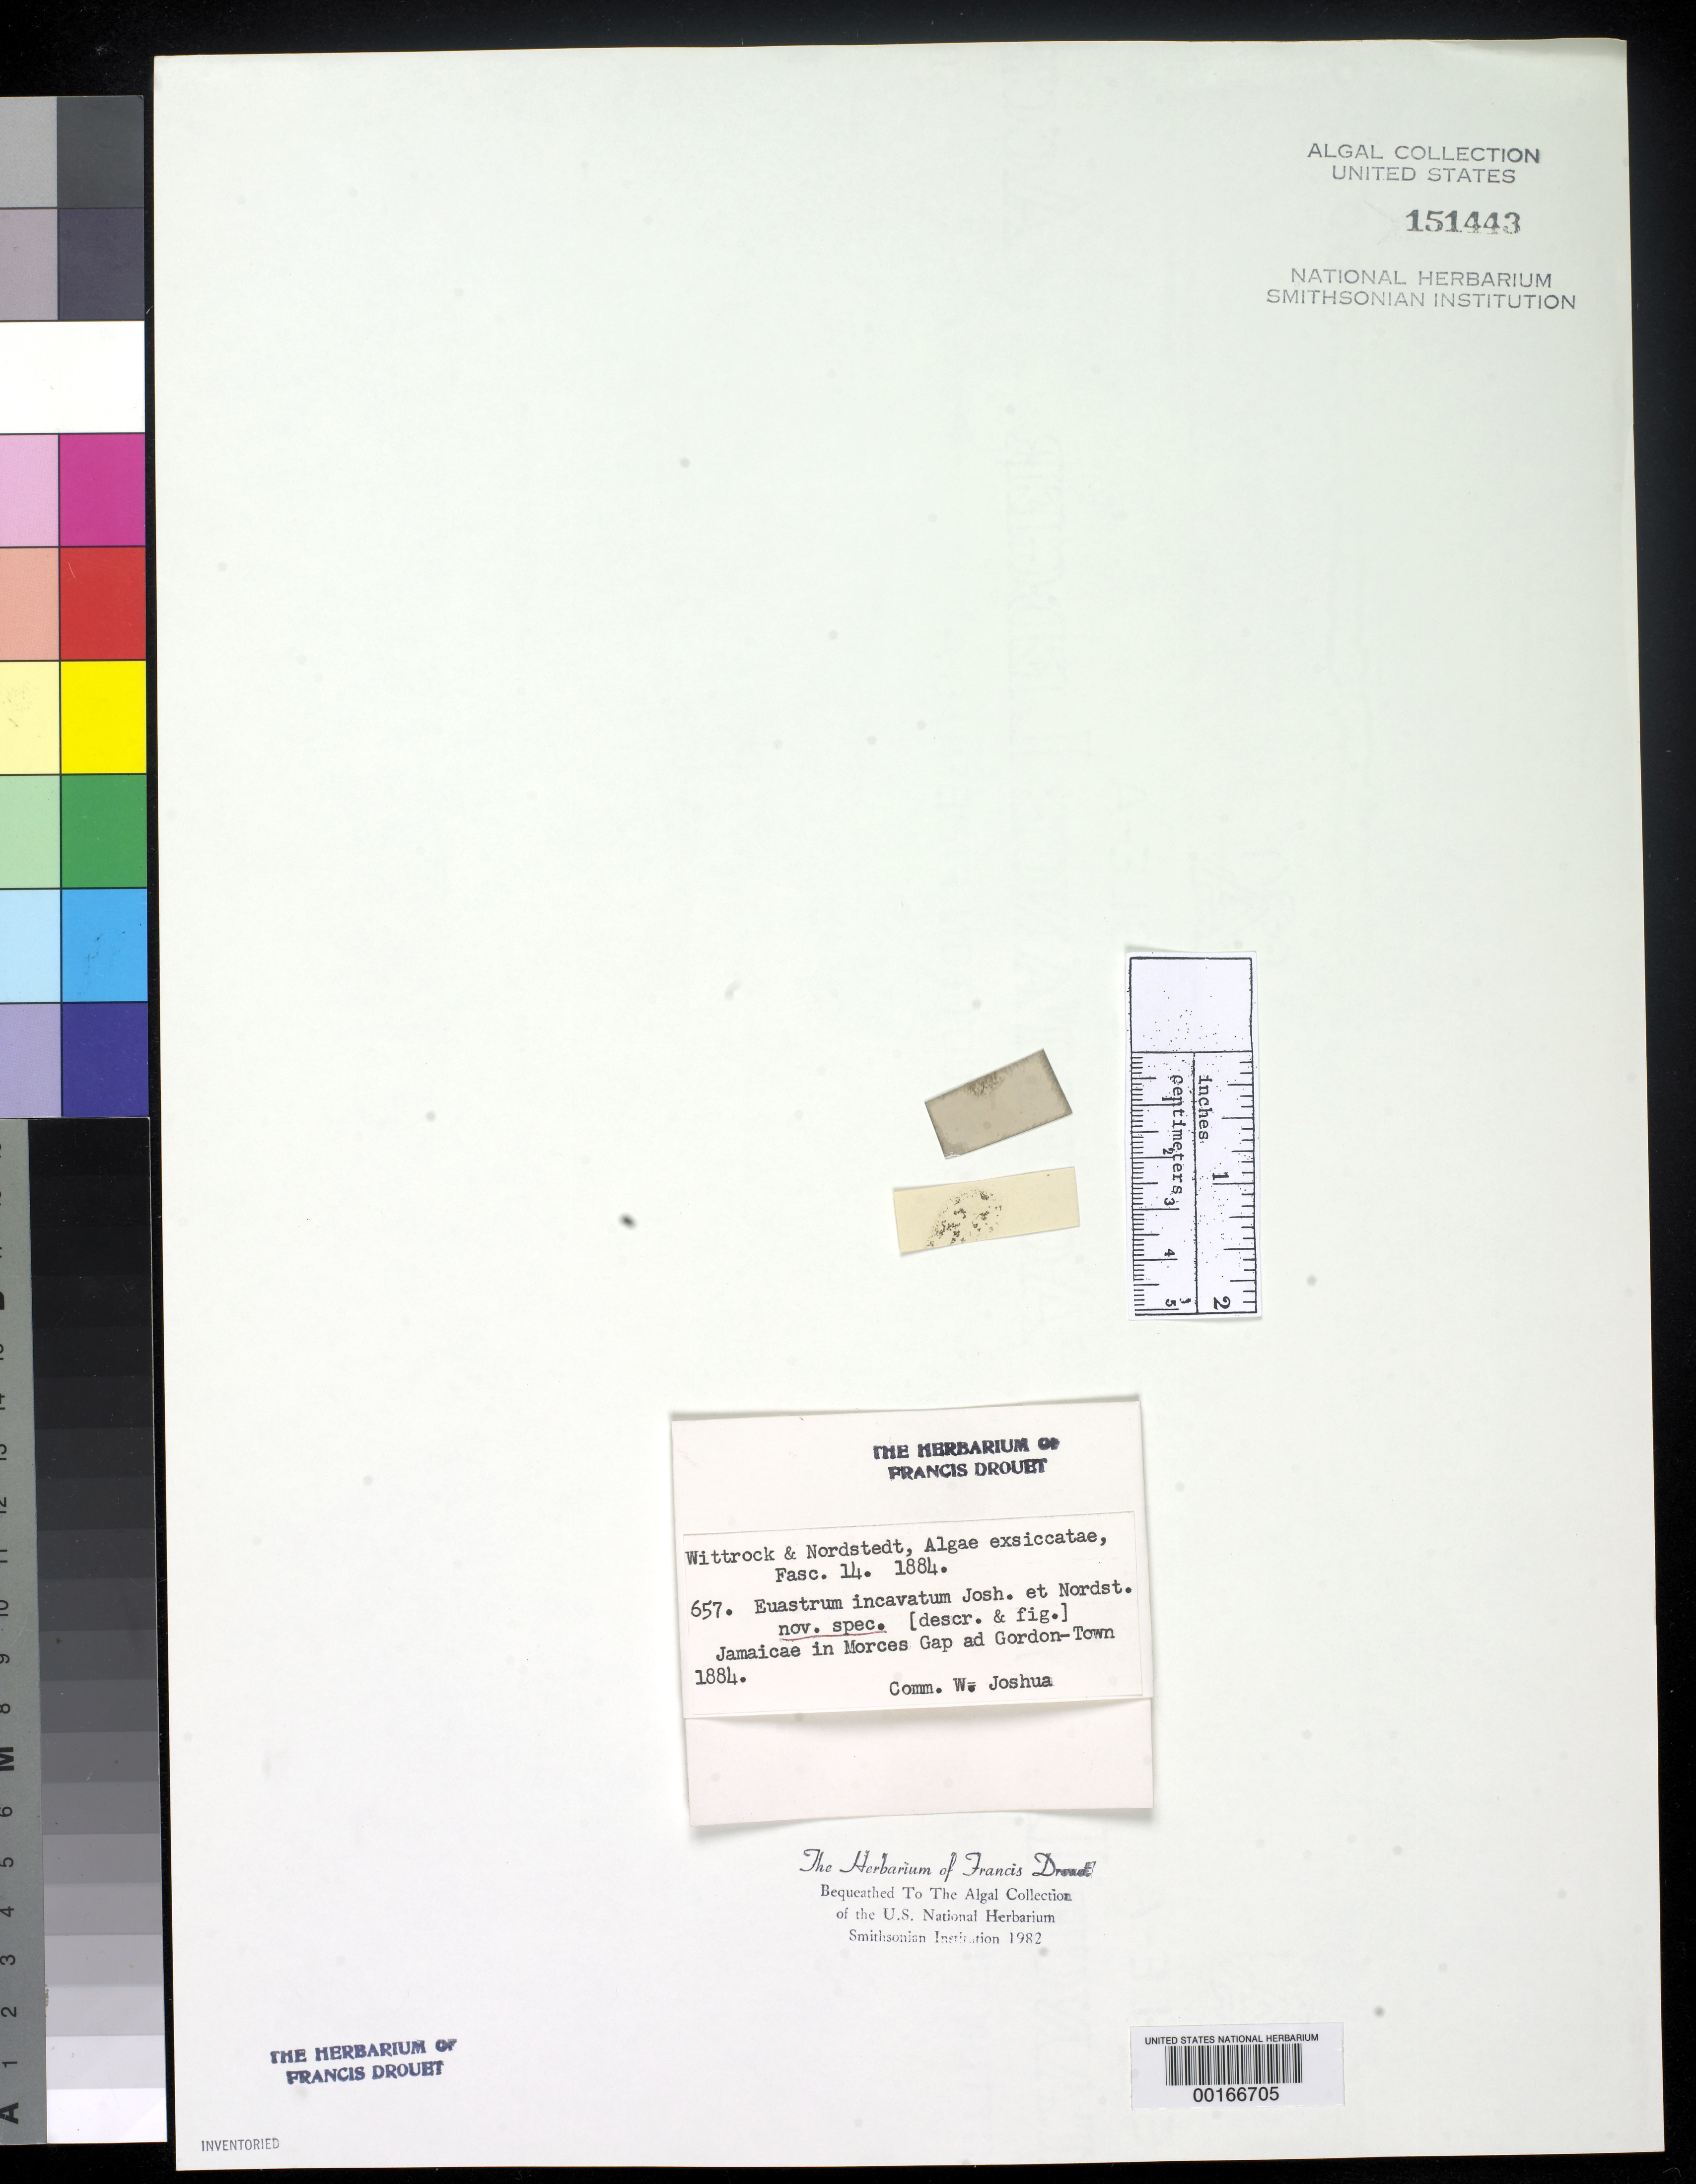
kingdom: Plantae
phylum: Charophyta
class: Zygnematophyceae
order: Zygnematales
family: Desmidiaceae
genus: Staurastrum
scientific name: Staurastrum incavatum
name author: Joshua & Nordstedt in Wittr. & Nordstedt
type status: Isotype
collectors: W. Joshua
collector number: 657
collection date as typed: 1884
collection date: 1884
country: Jamaica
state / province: Portland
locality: Morces Gap, Gordon-Town.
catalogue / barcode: US 151443